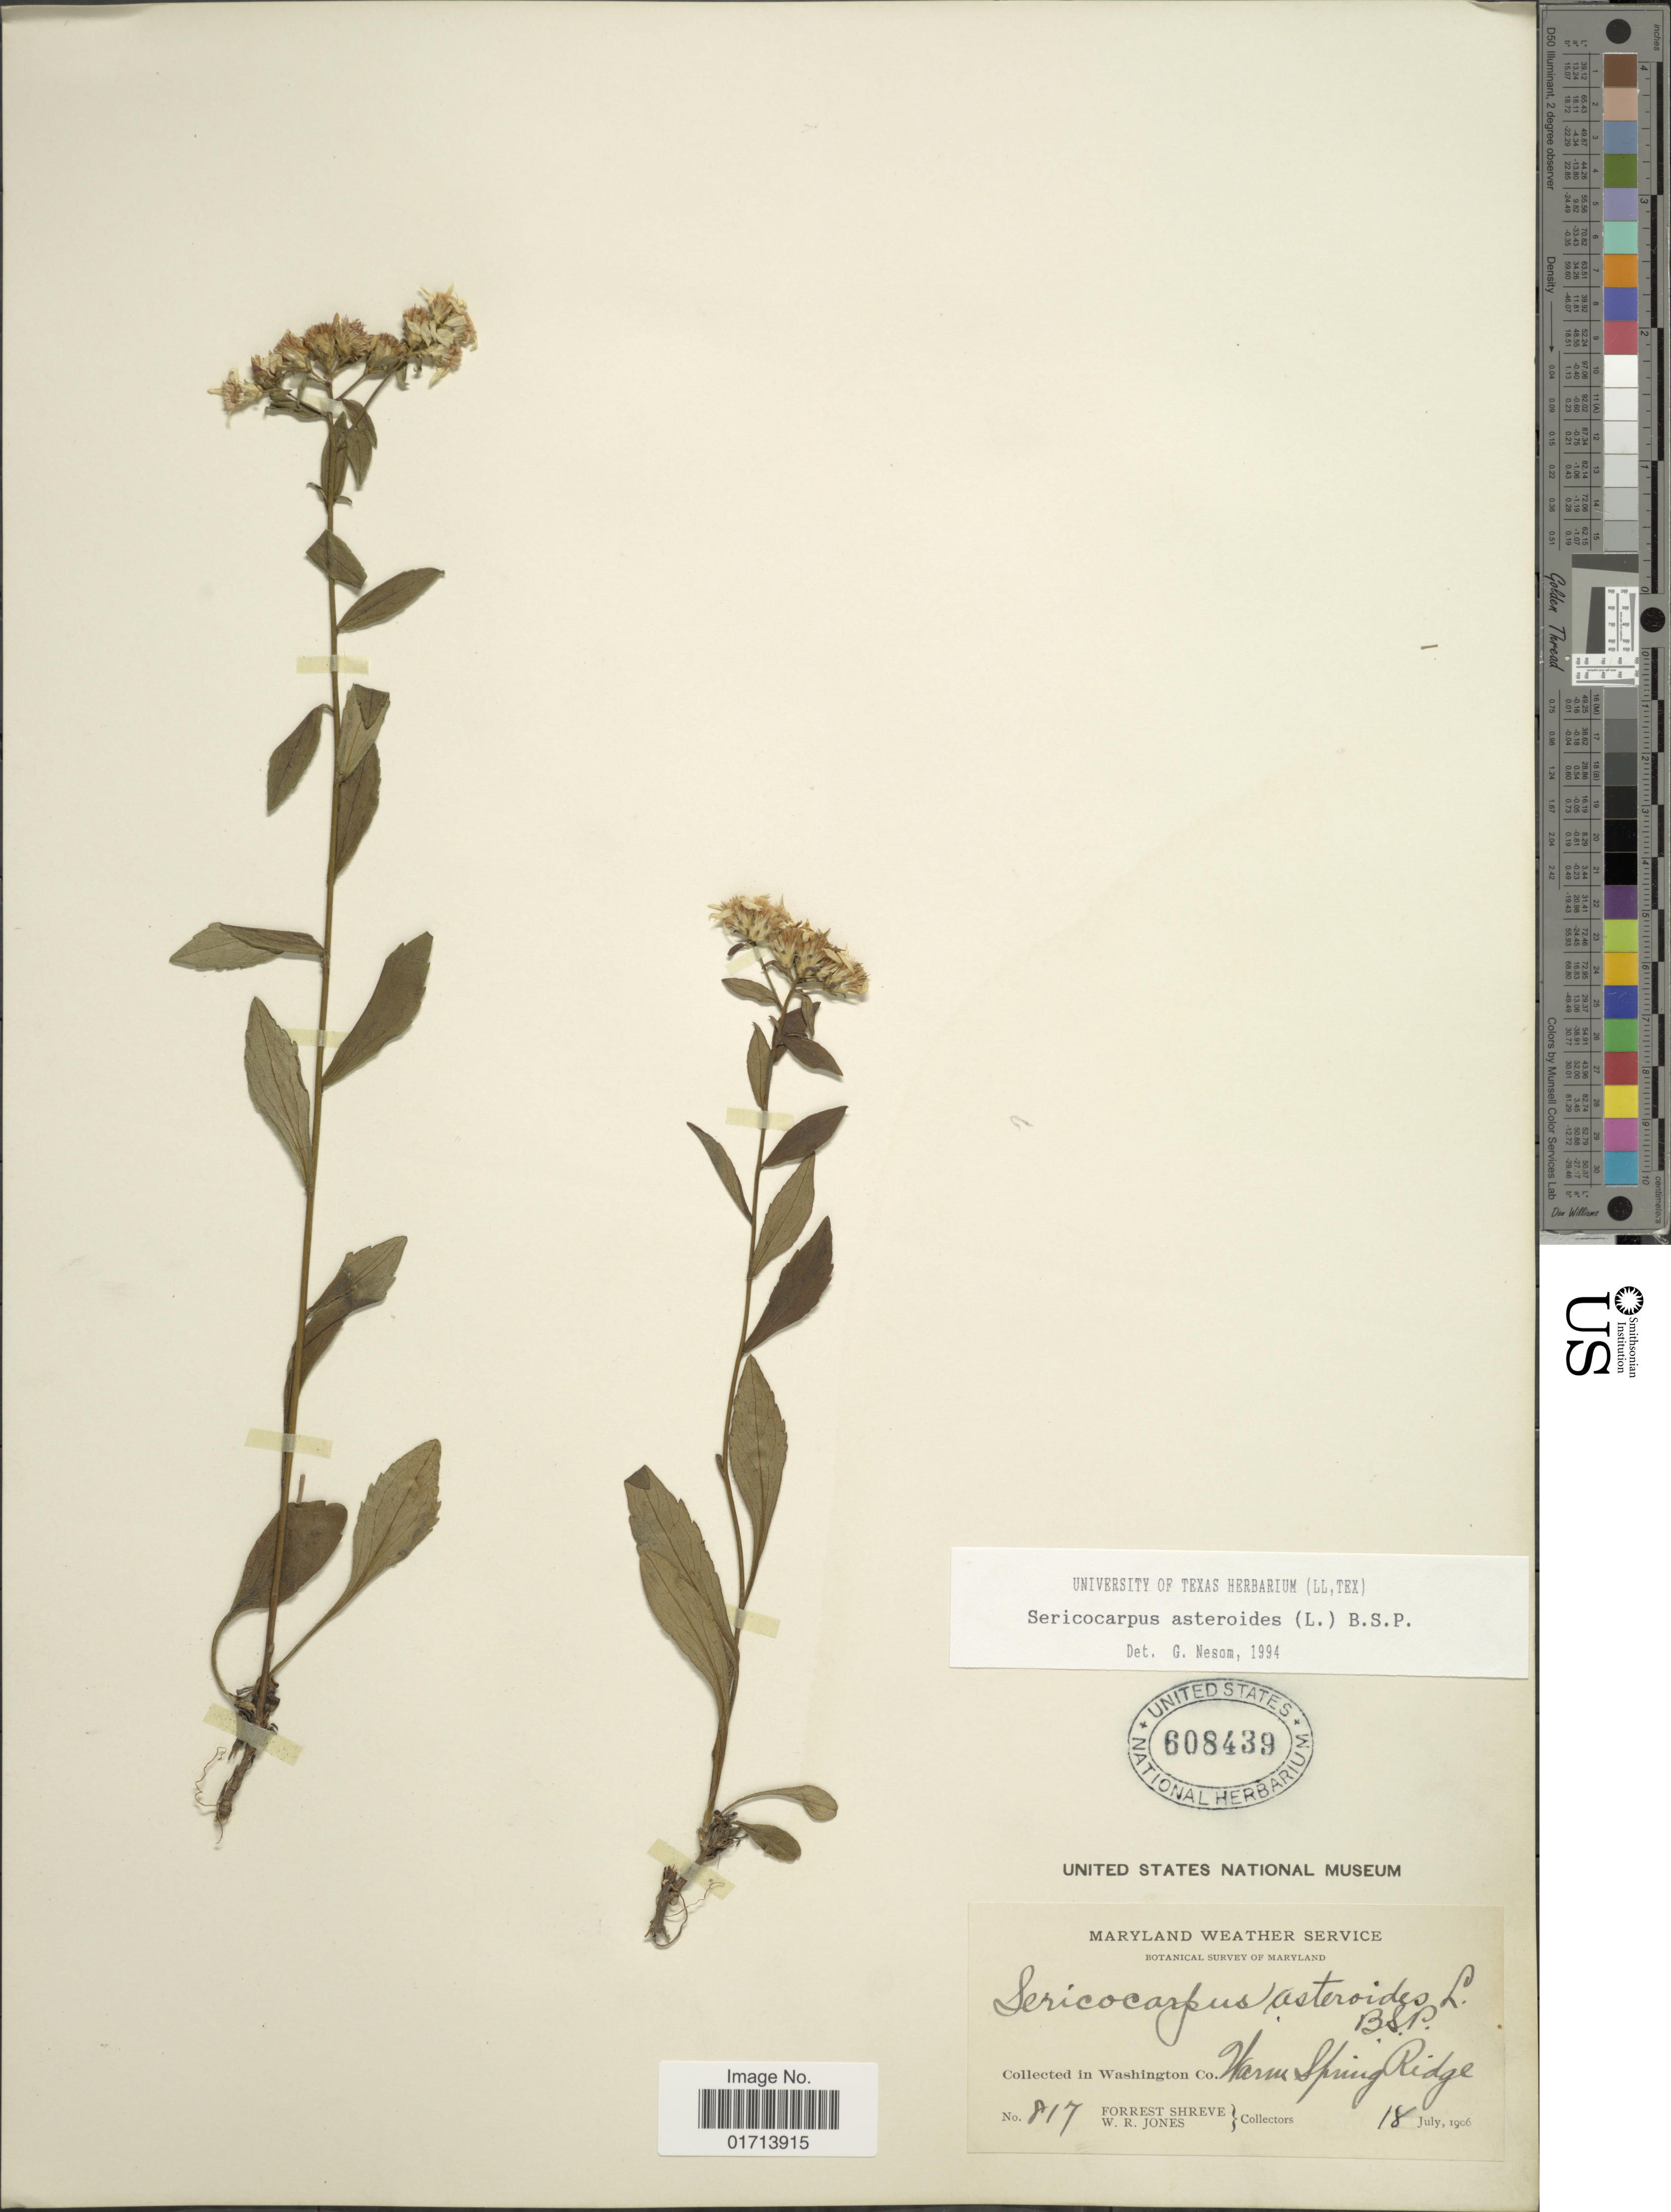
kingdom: Plantae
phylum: Tracheophyta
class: Magnoliopsida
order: Asterales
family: Asteraceae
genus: Sericocarpus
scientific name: Sericocarpus asteroides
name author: (L.) Britton, Stearns & Poggenb.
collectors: F. Shreve & W. R. Jones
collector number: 817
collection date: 1906-07-18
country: United States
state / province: Washington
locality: Washington Co.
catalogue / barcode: US 608439